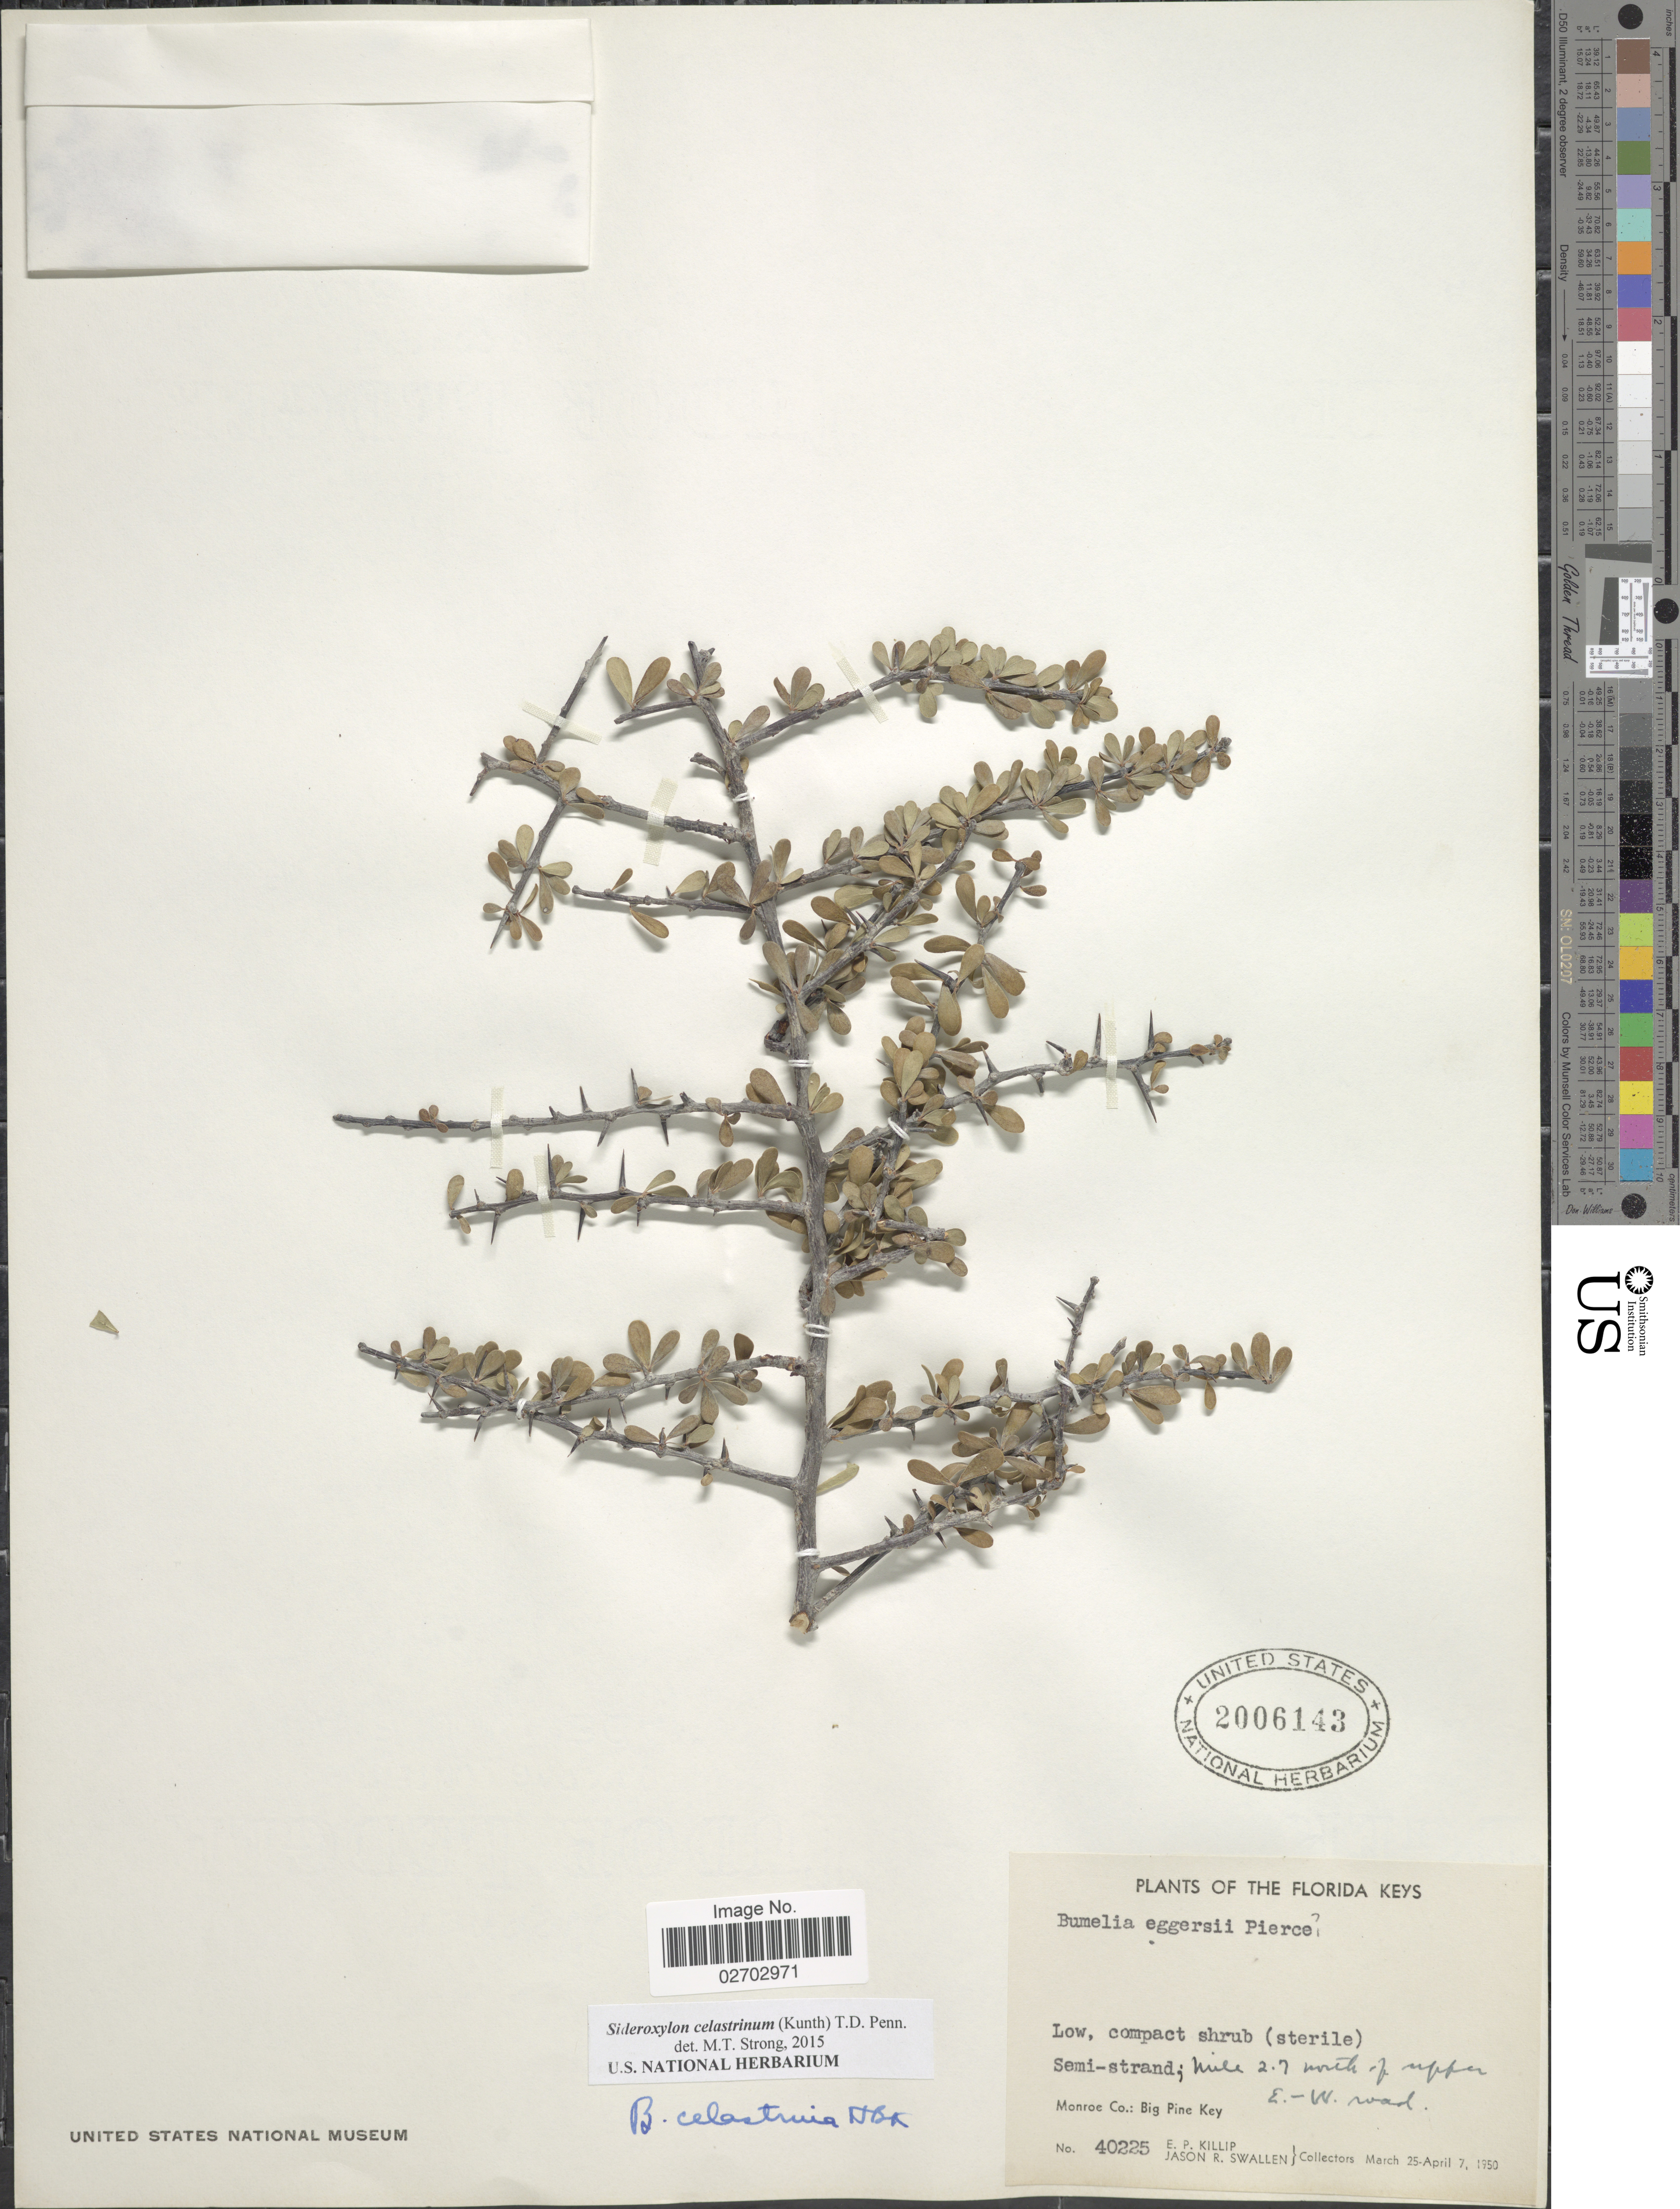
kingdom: Plantae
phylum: Tracheophyta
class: Magnoliopsida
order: Ericales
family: Sapotaceae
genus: Sideroxylon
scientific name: Sideroxylon celastrinum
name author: (Kunth) T.D. Penn.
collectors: E. P. Killip & J. R. Swallen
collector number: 40225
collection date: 1950-03-25/1950-04-07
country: United States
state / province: Florida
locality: Florida Keys, Semi-strand; mile 2.7 north of upper E.-W. road, Monroe Co.: Big Pine Key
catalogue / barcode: US 2006143